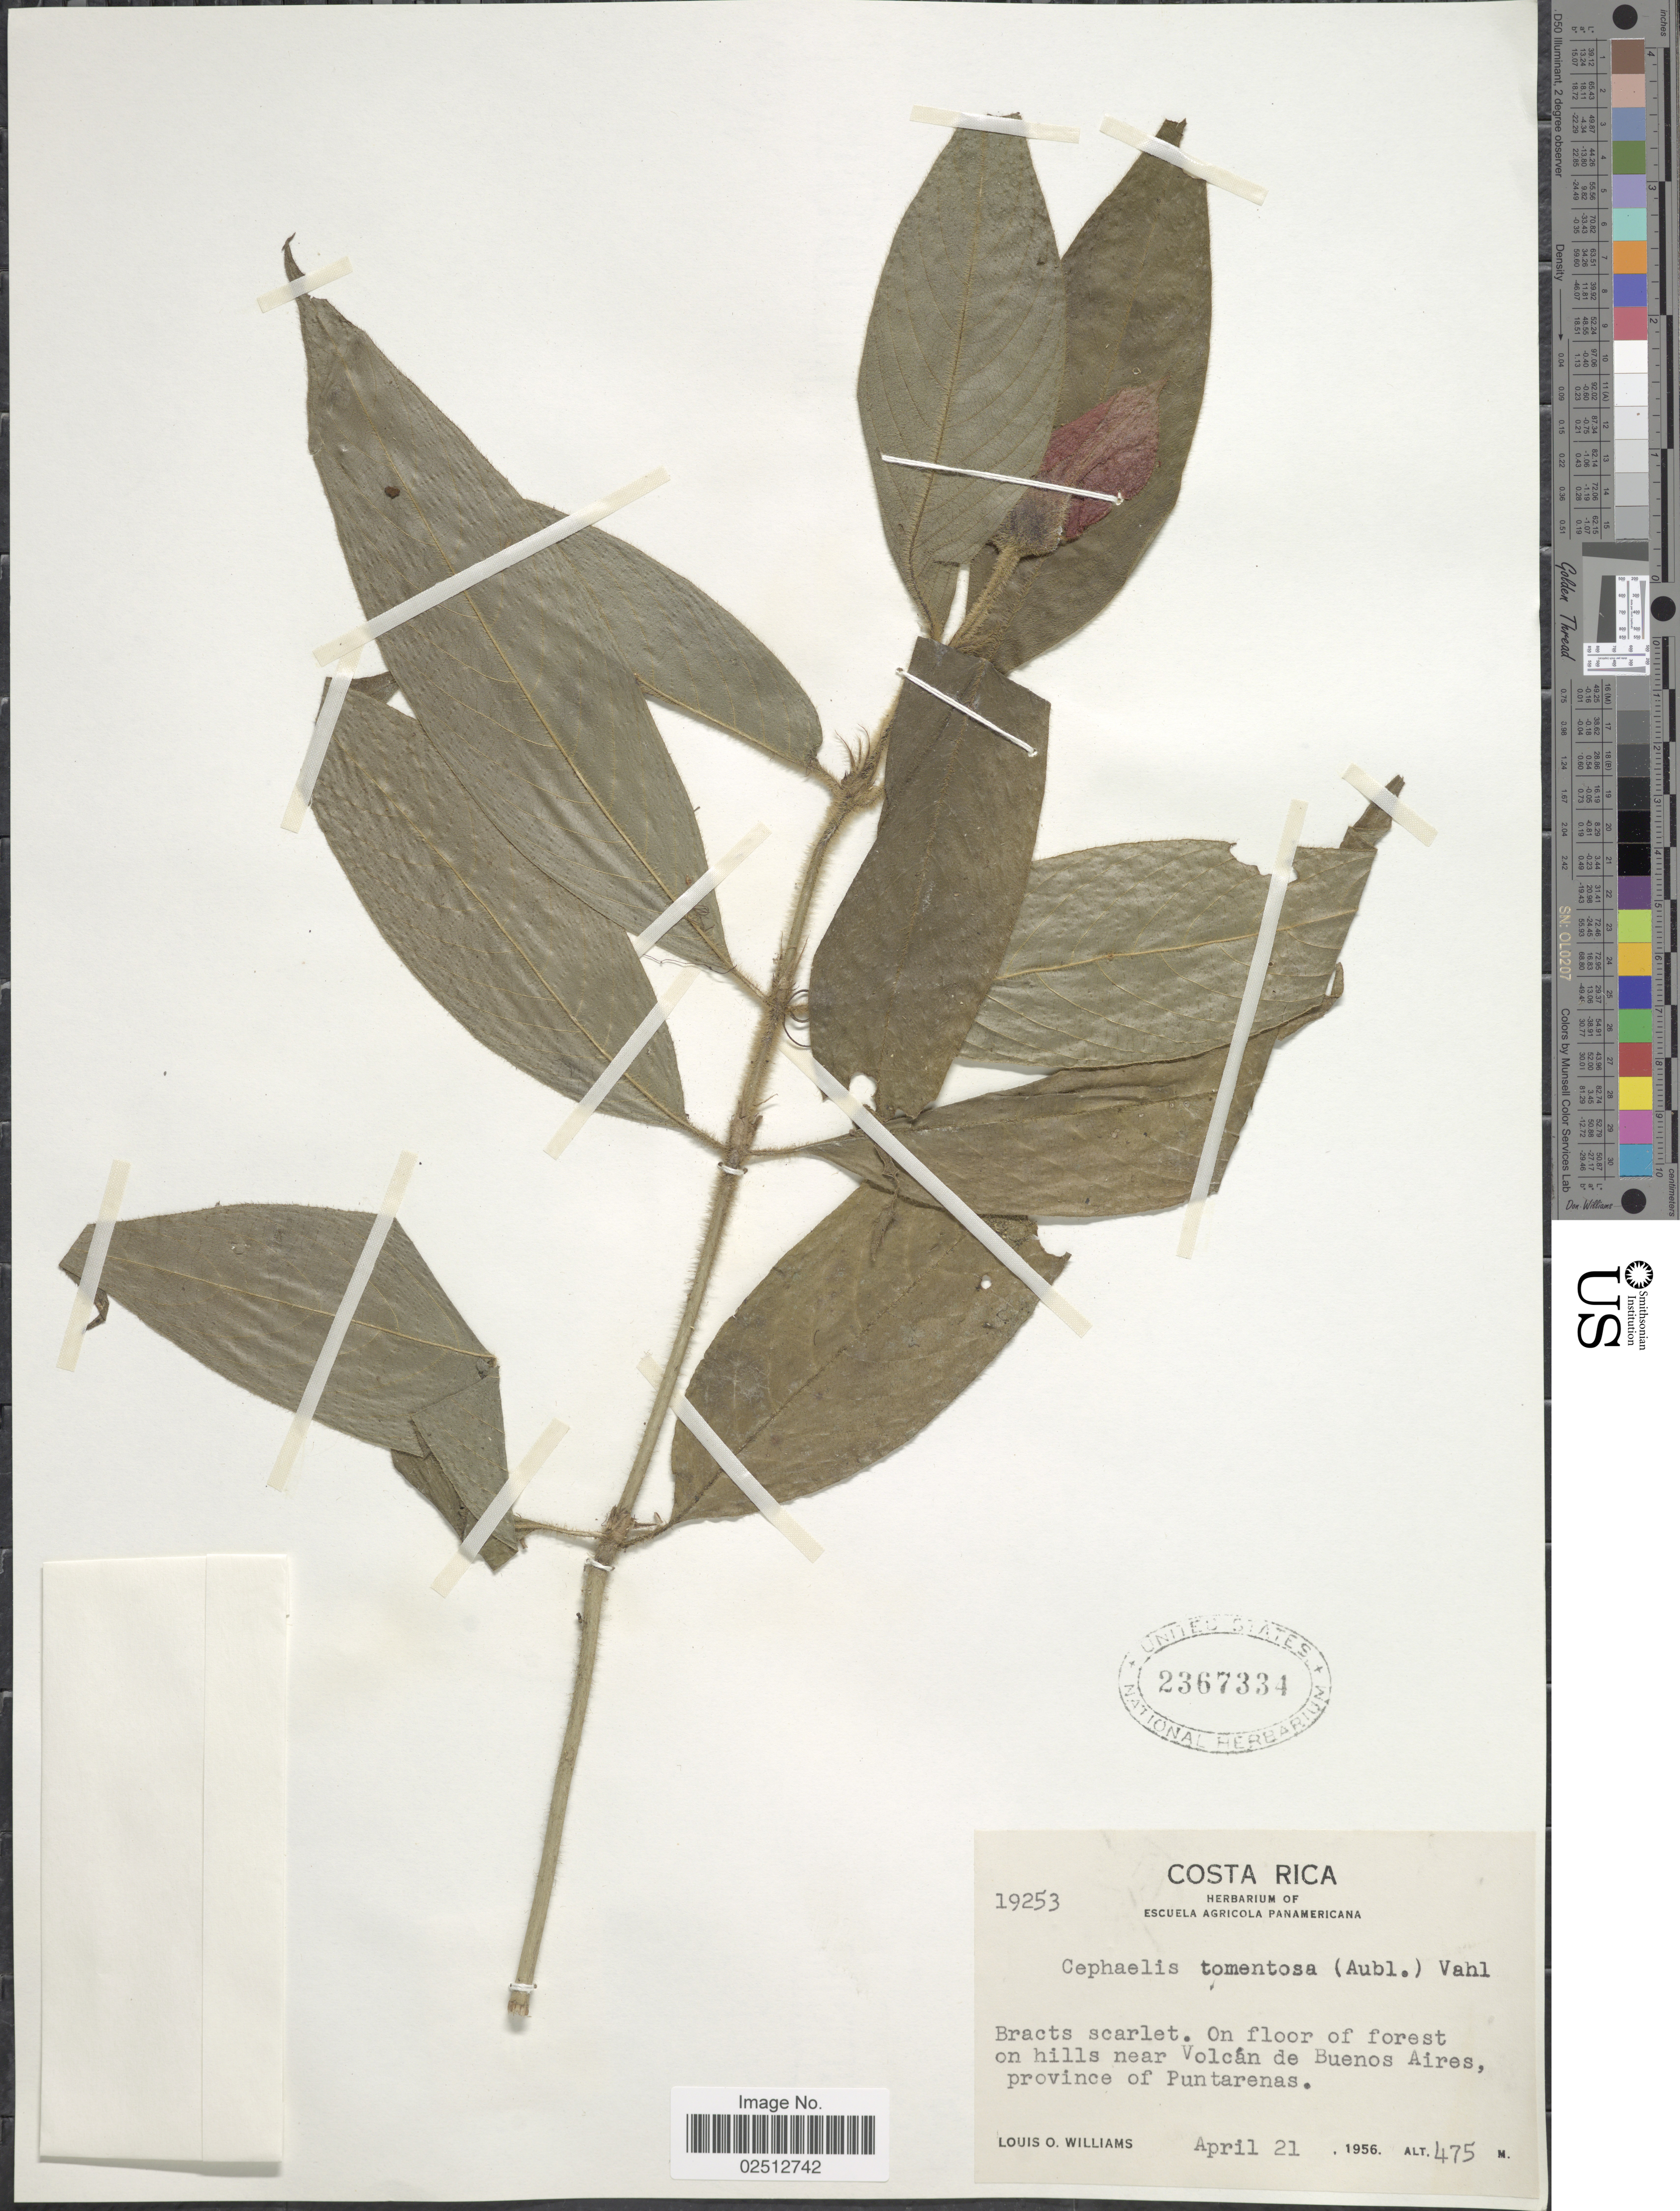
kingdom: Plantae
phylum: Tracheophyta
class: Magnoliopsida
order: Gentianales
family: Rubiaceae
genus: Psychotria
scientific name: Psychotria poeppigiana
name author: Müll. Arg.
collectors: L. O. Williams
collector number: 19253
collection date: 1956-04-21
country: Costa Rica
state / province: Puntarenas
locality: On floor of forest on hills near Volcan de Buenos Aires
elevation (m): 475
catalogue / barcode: US 2367334